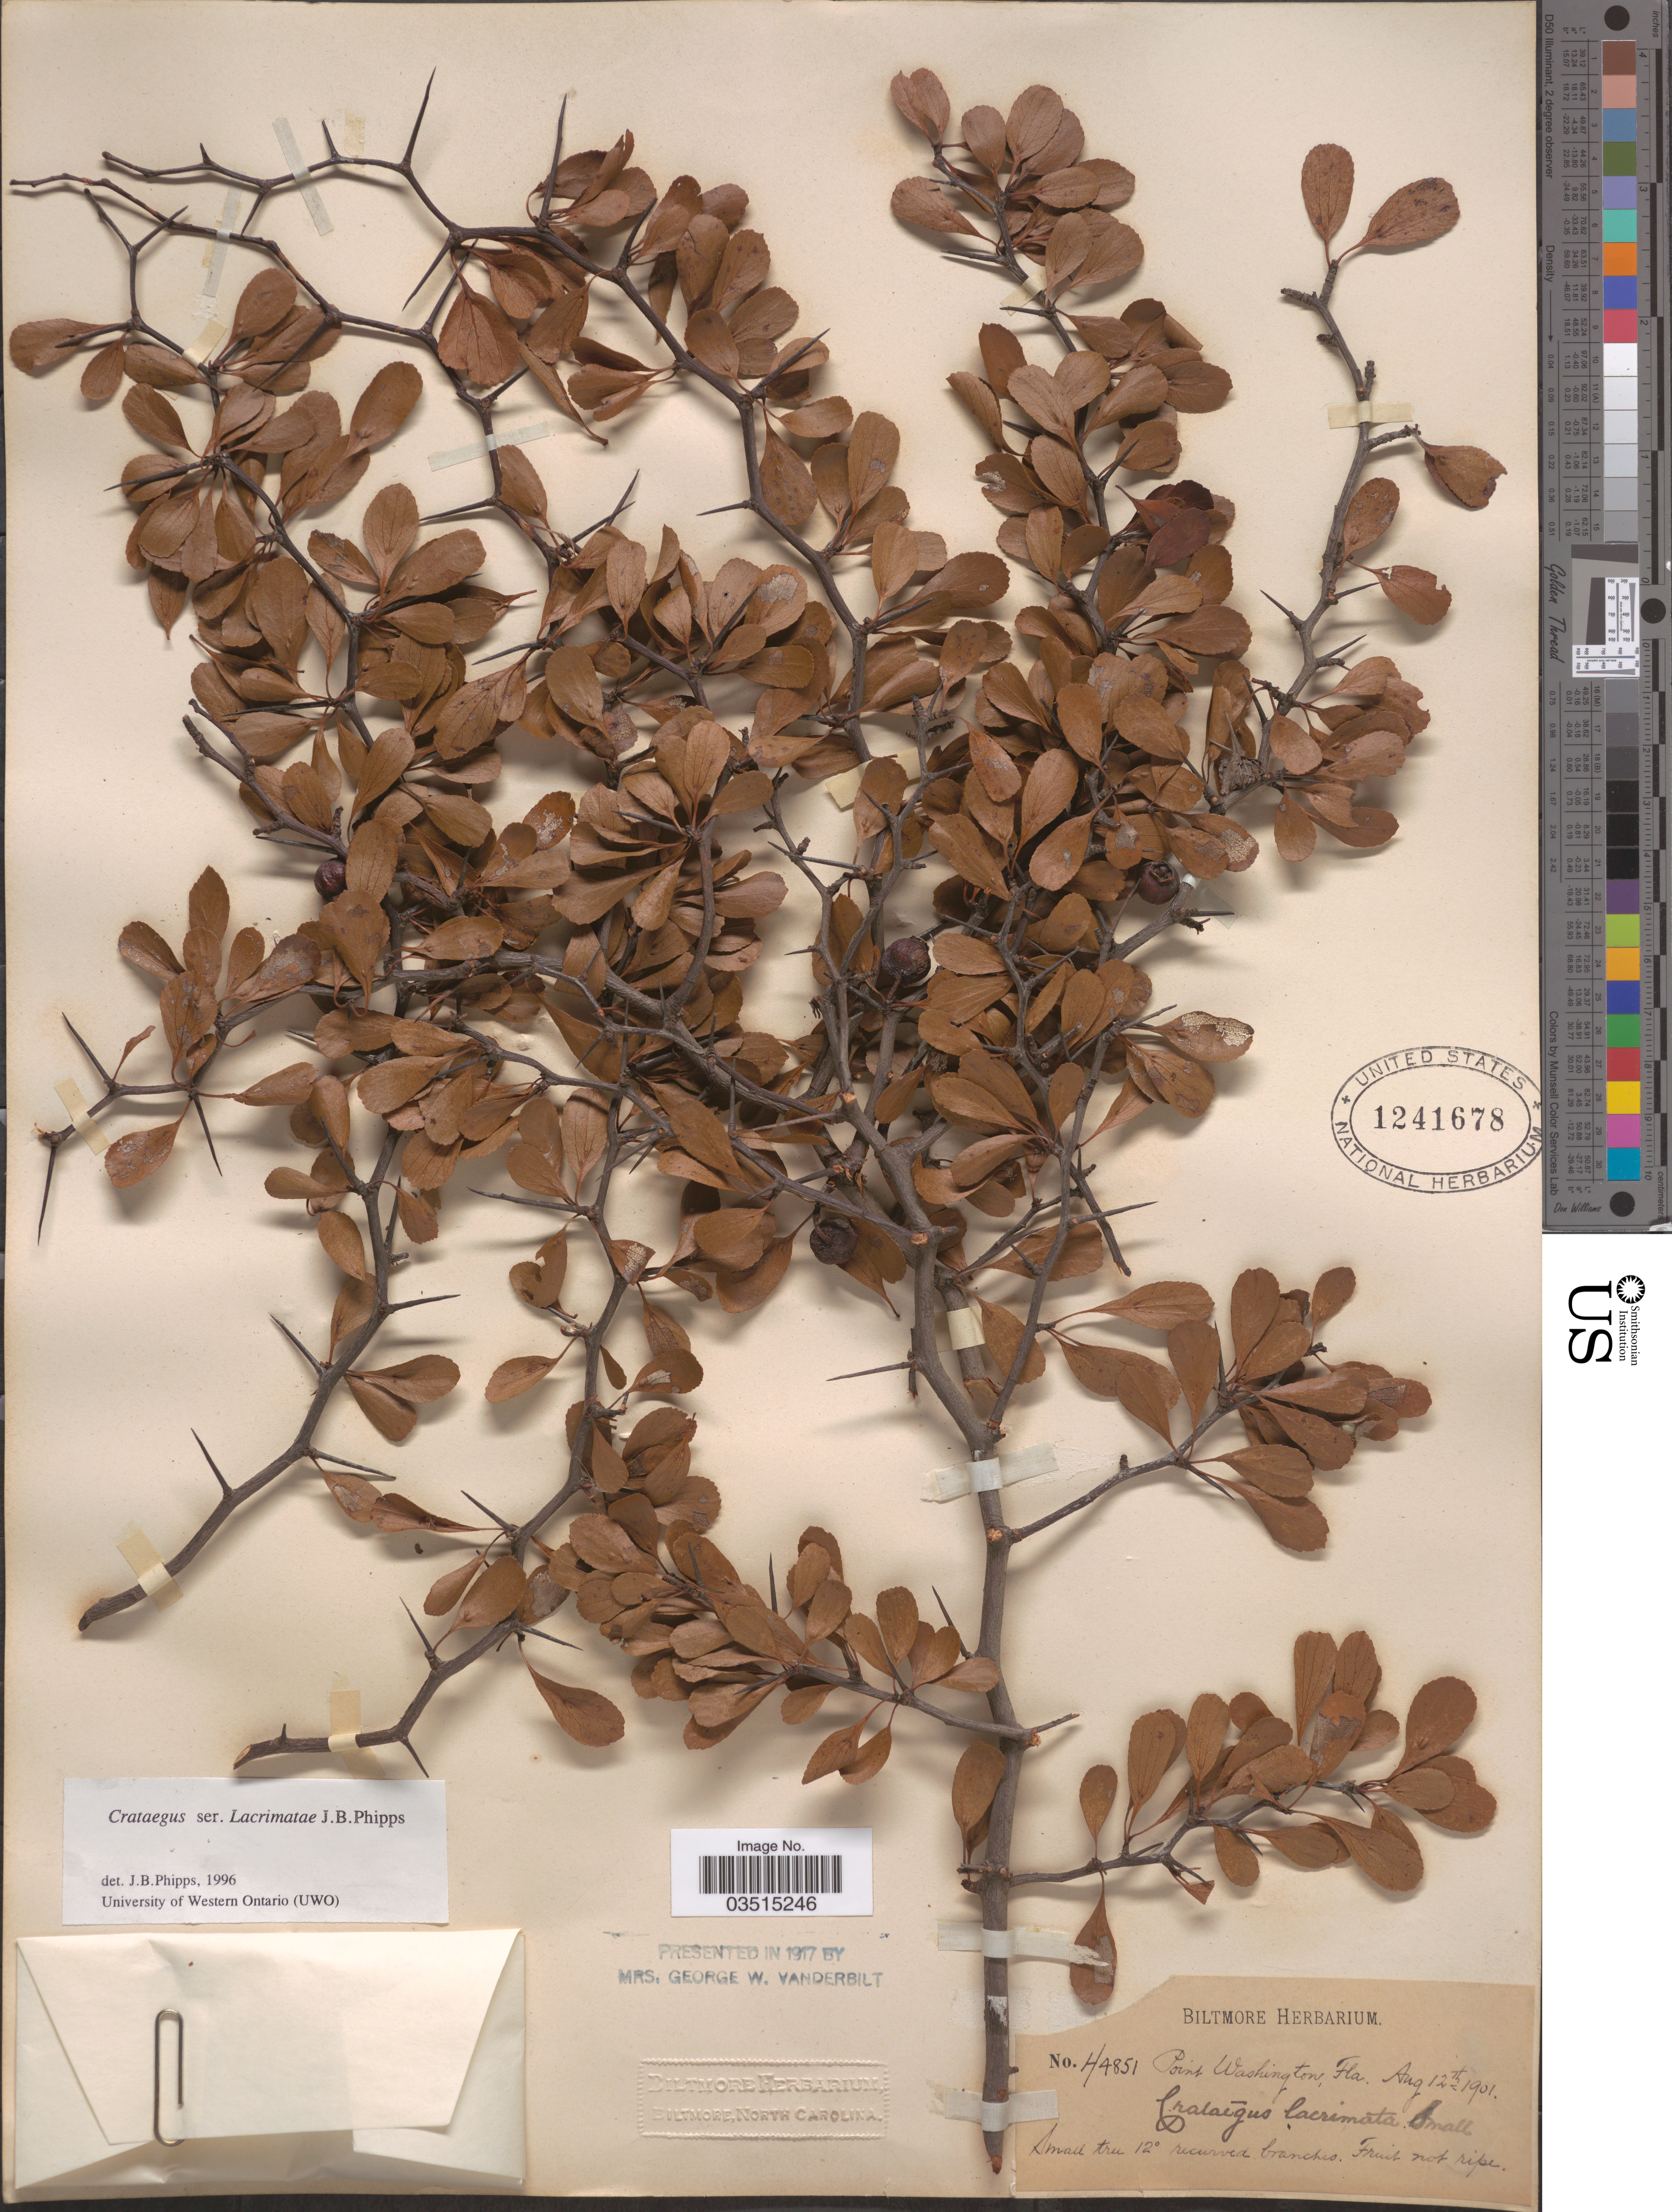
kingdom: Plantae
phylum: Tracheophyta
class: Magnoliopsida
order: Rosales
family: Rosaceae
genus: Crataegus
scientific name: Crataegus lacrimata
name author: Small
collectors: ex herb. Biltmore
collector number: H4851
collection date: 1901-08-12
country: United States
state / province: Florida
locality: Point Washington.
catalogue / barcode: US 1241678